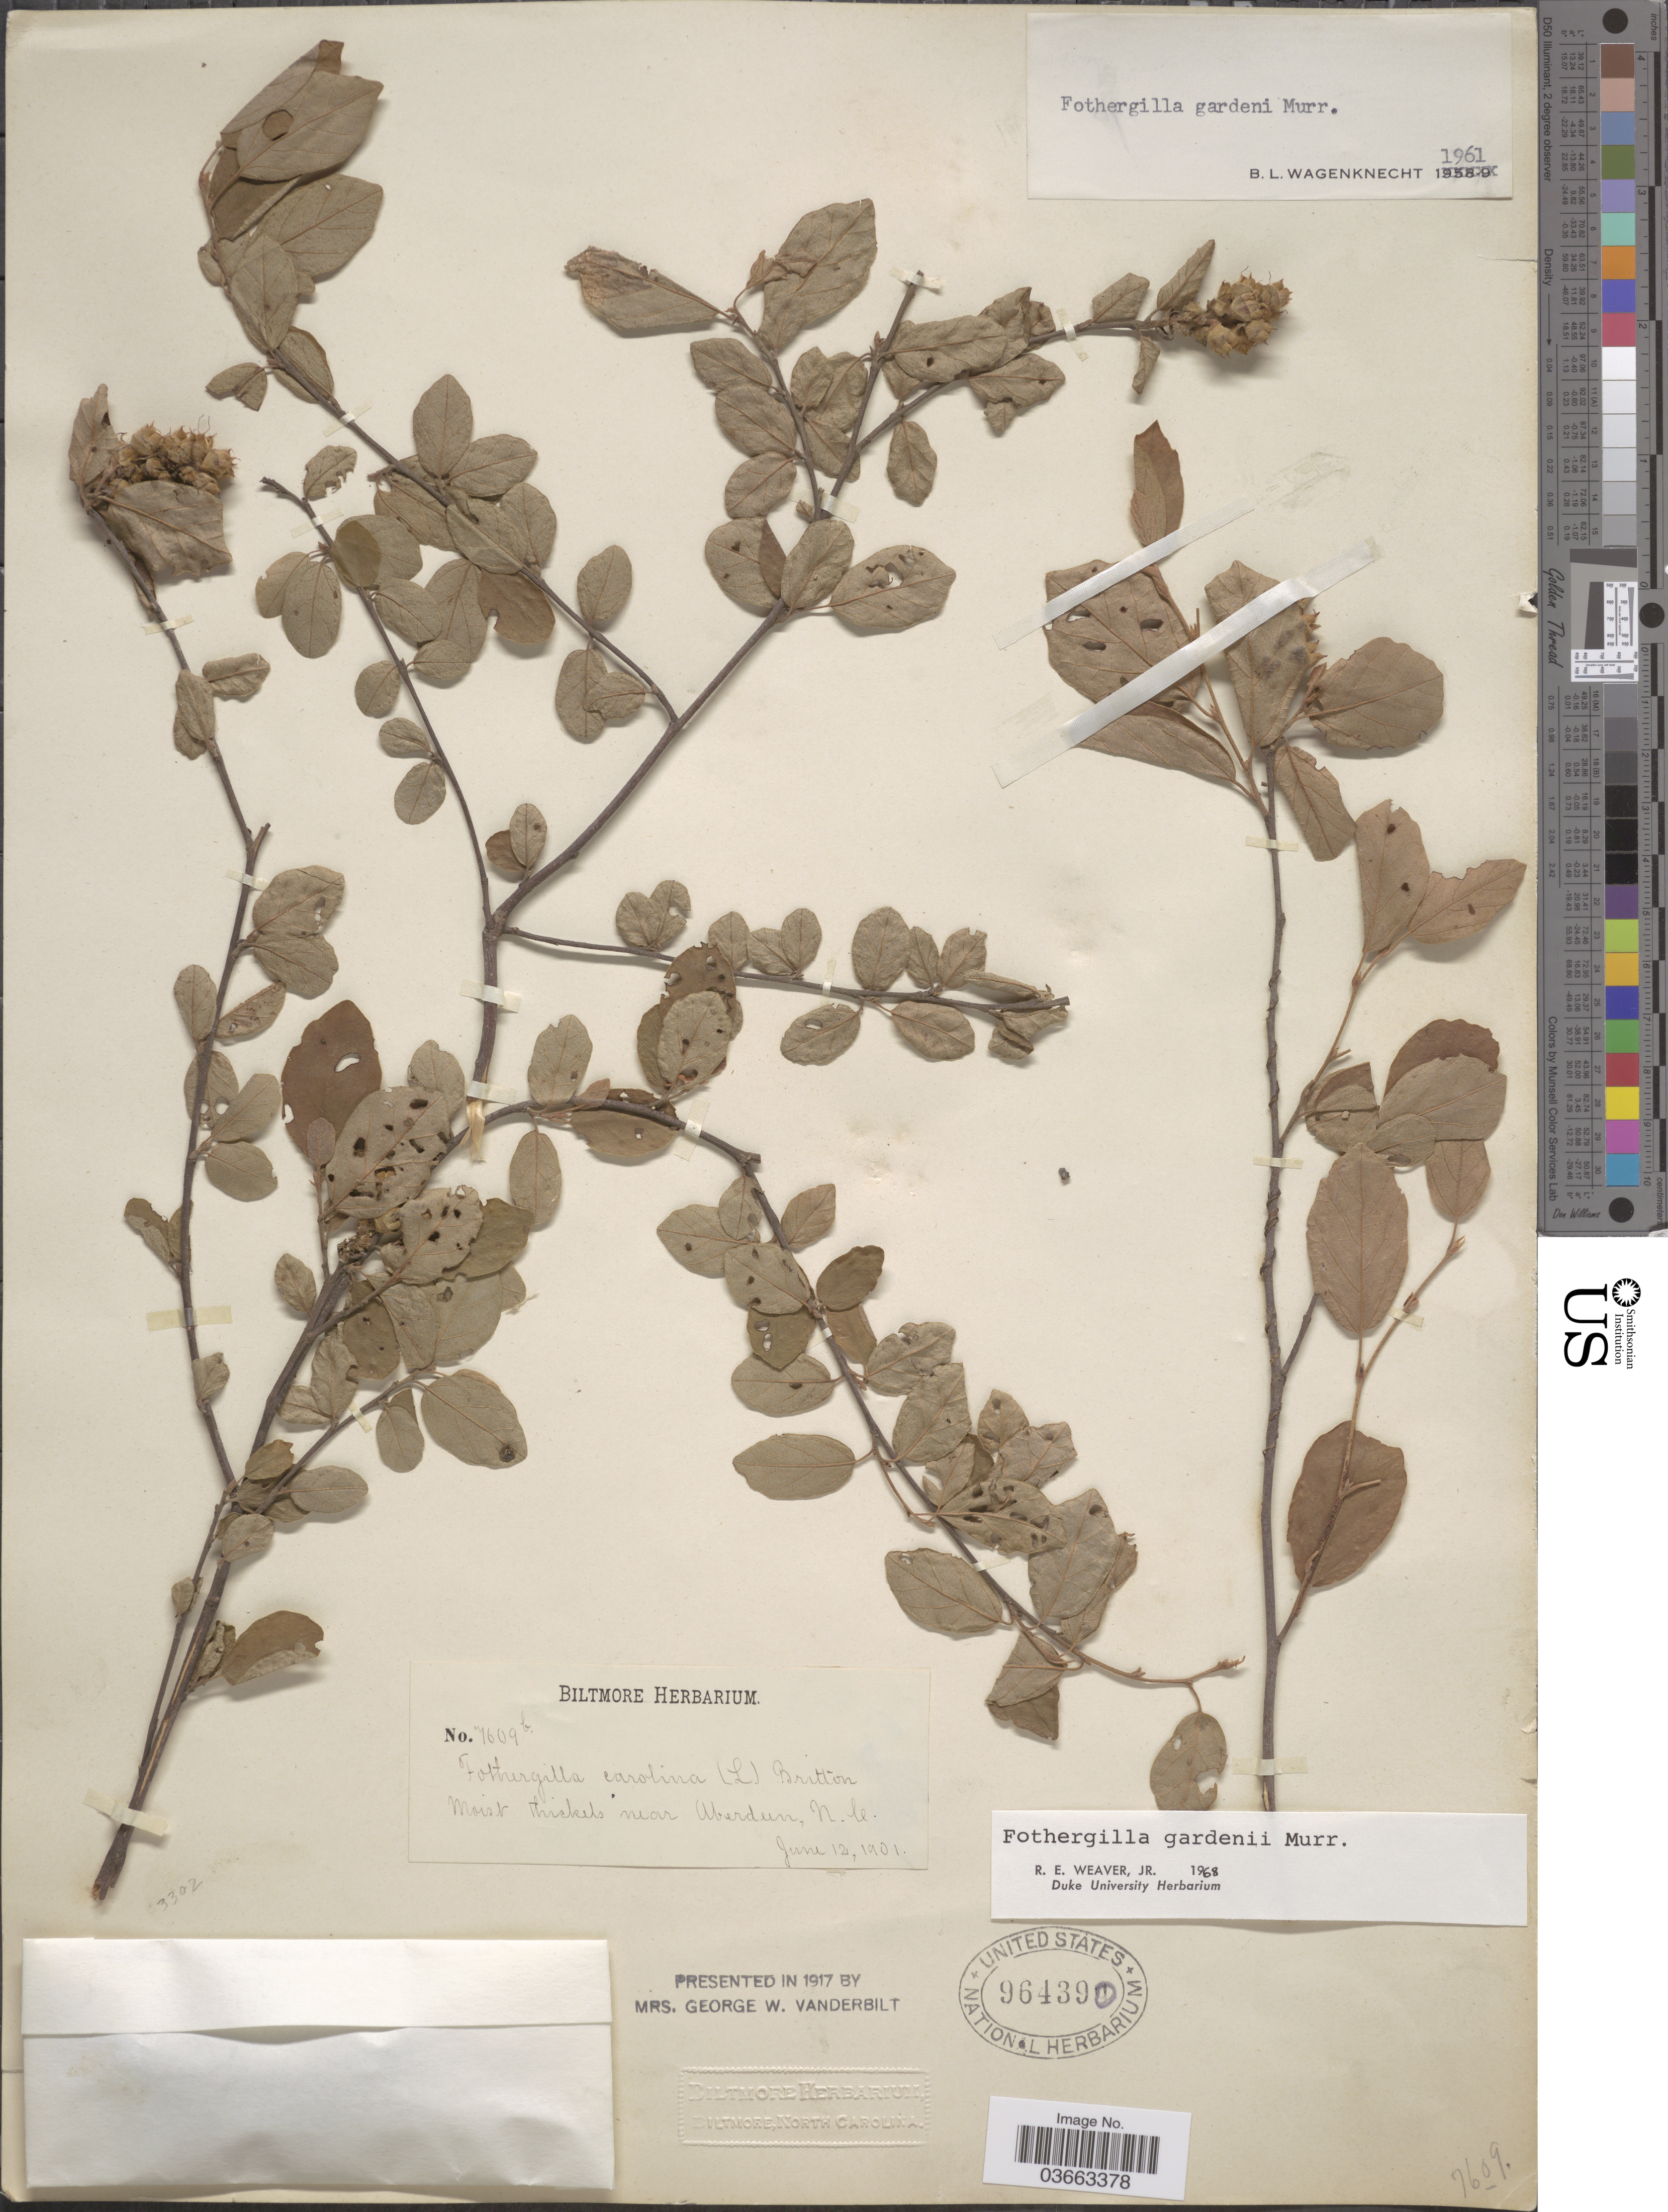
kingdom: Plantae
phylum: Tracheophyta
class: Magnoliopsida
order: Saxifragales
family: Hamamelidaceae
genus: Fothergilla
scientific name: Fothergilla gardenii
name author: L.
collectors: ex herb. Biltmore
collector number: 7609b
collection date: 1901-06-12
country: United States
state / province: North Carolina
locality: Near Aberdeen.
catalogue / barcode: US 964390